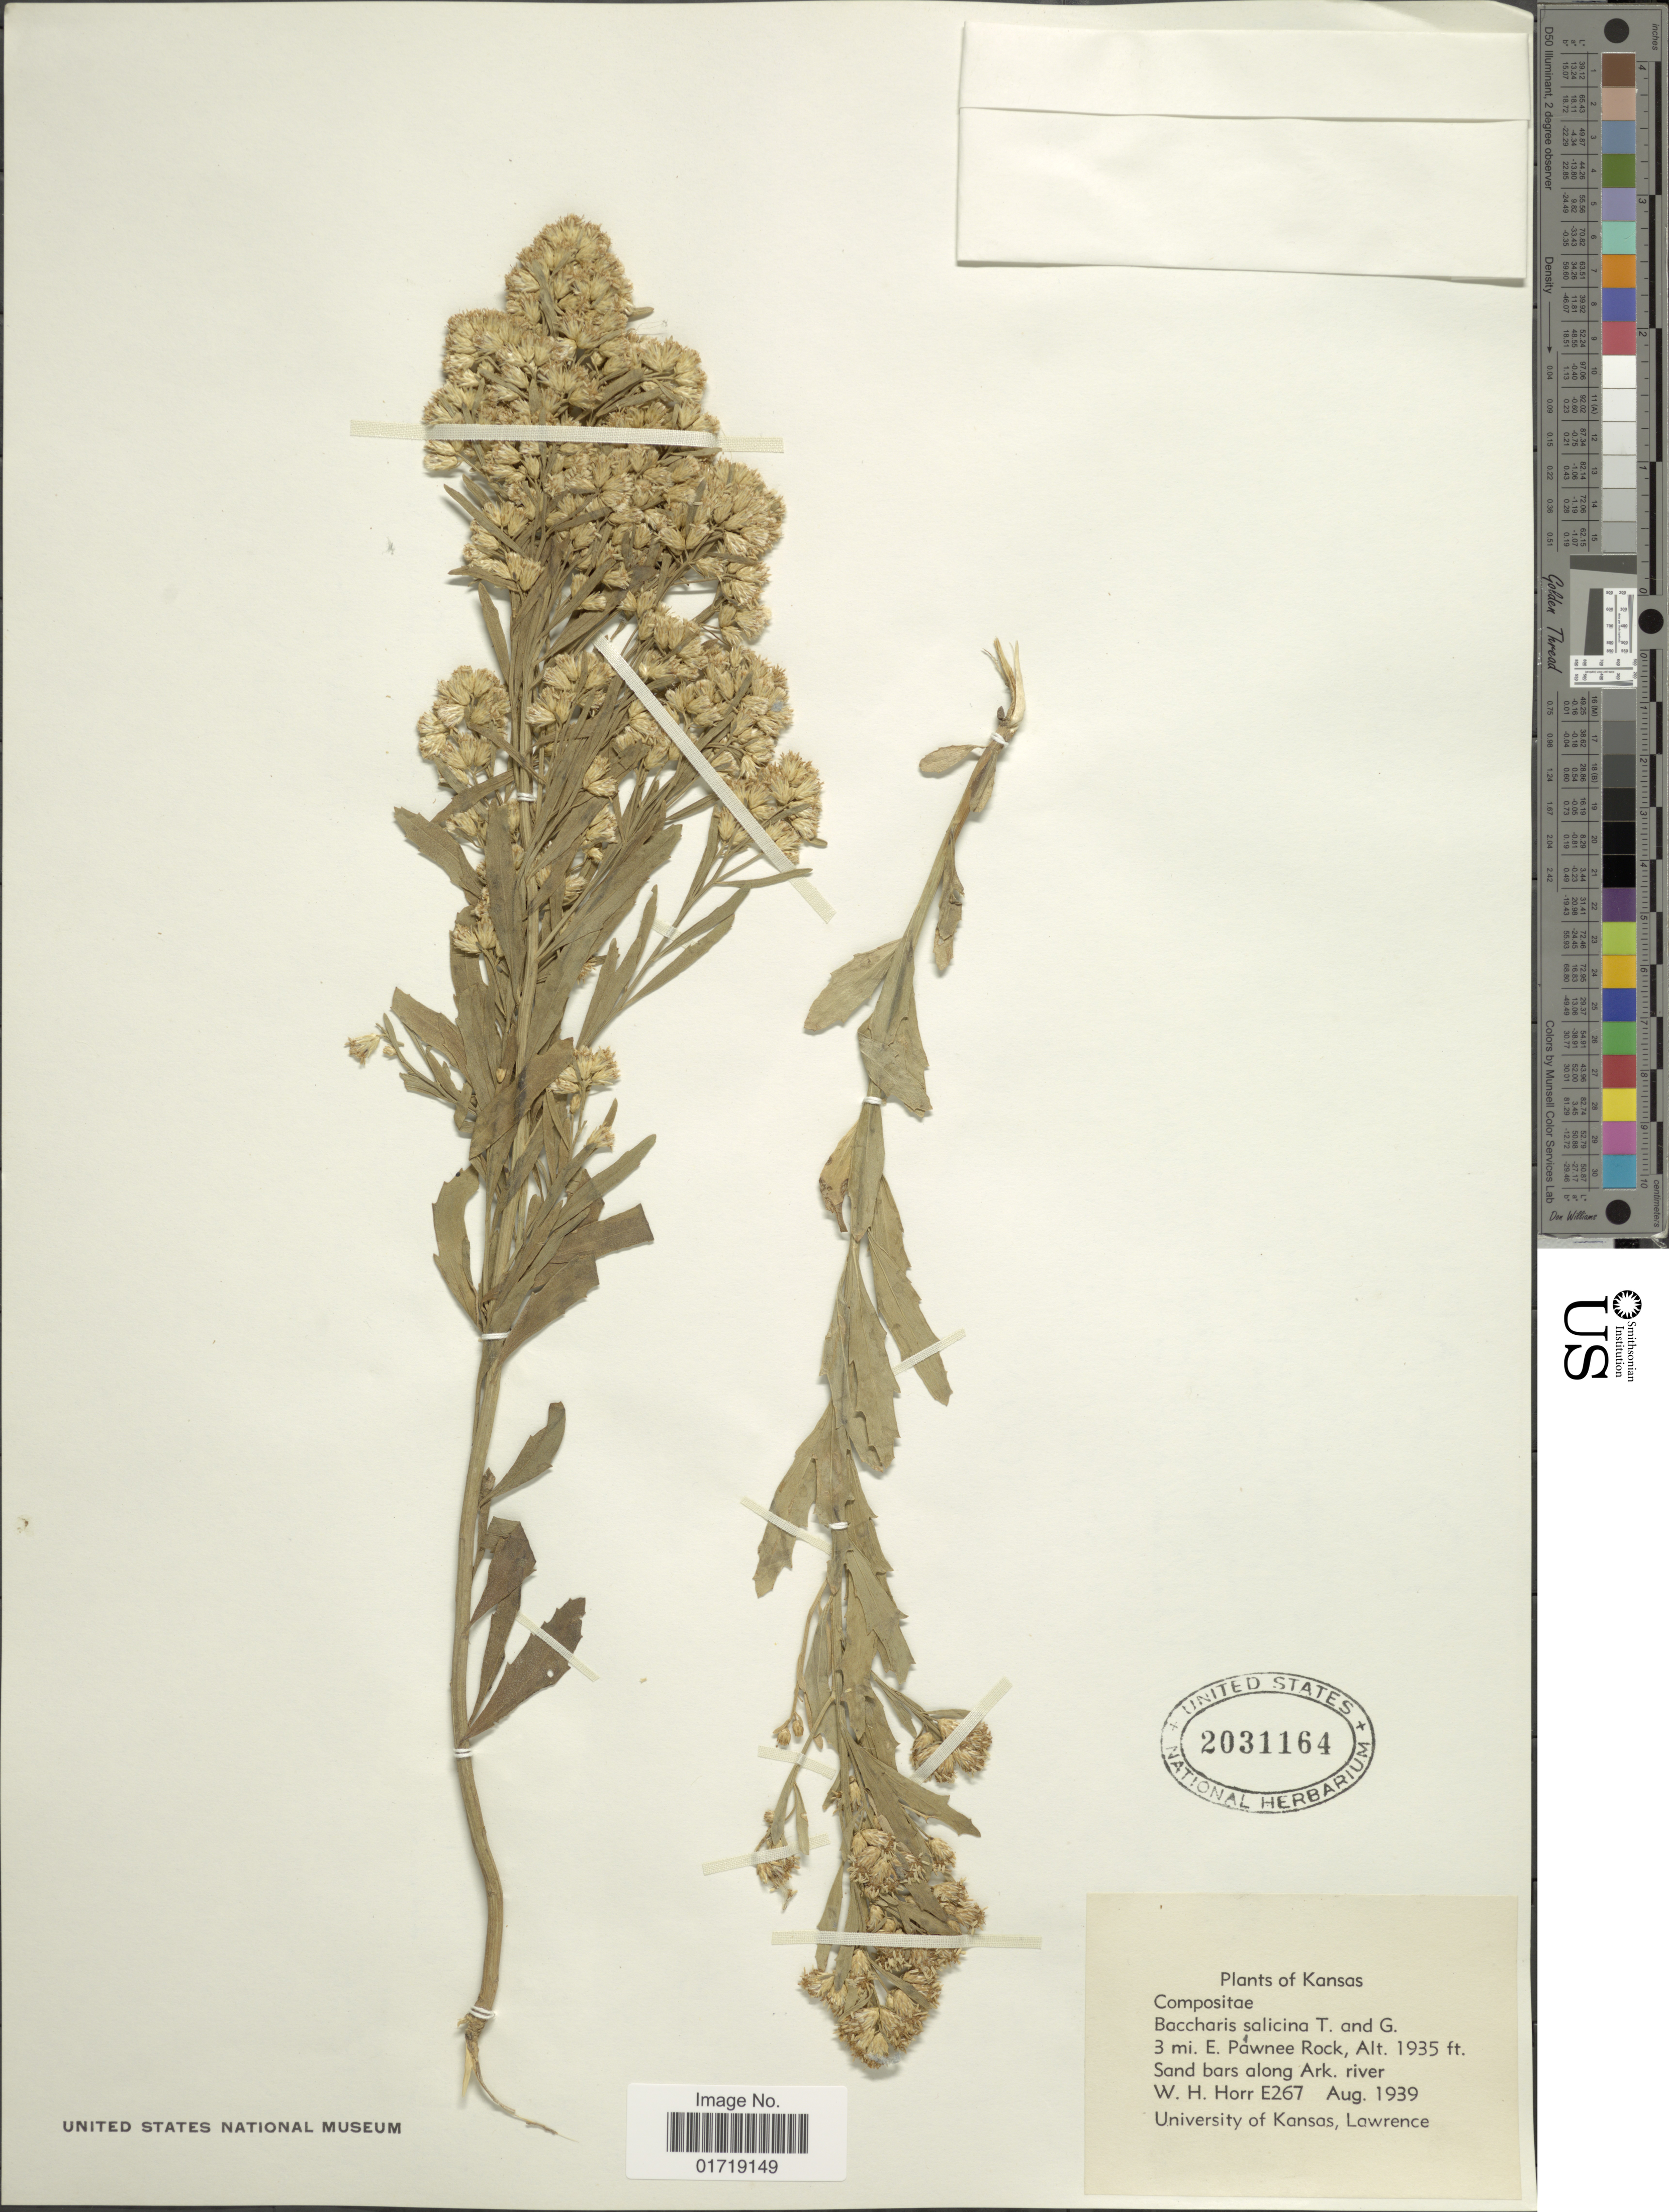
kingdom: Plantae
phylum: Tracheophyta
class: Magnoliopsida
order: Asterales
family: Asteraceae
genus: Baccharis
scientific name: Baccharis salicina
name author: Torr. & A. Gray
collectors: W. H. Horr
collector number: E267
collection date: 1939-08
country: United States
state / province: Kansas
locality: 3 mi. E. Pawnee Rock, Sand bars along Ark. river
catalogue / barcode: US 2031164